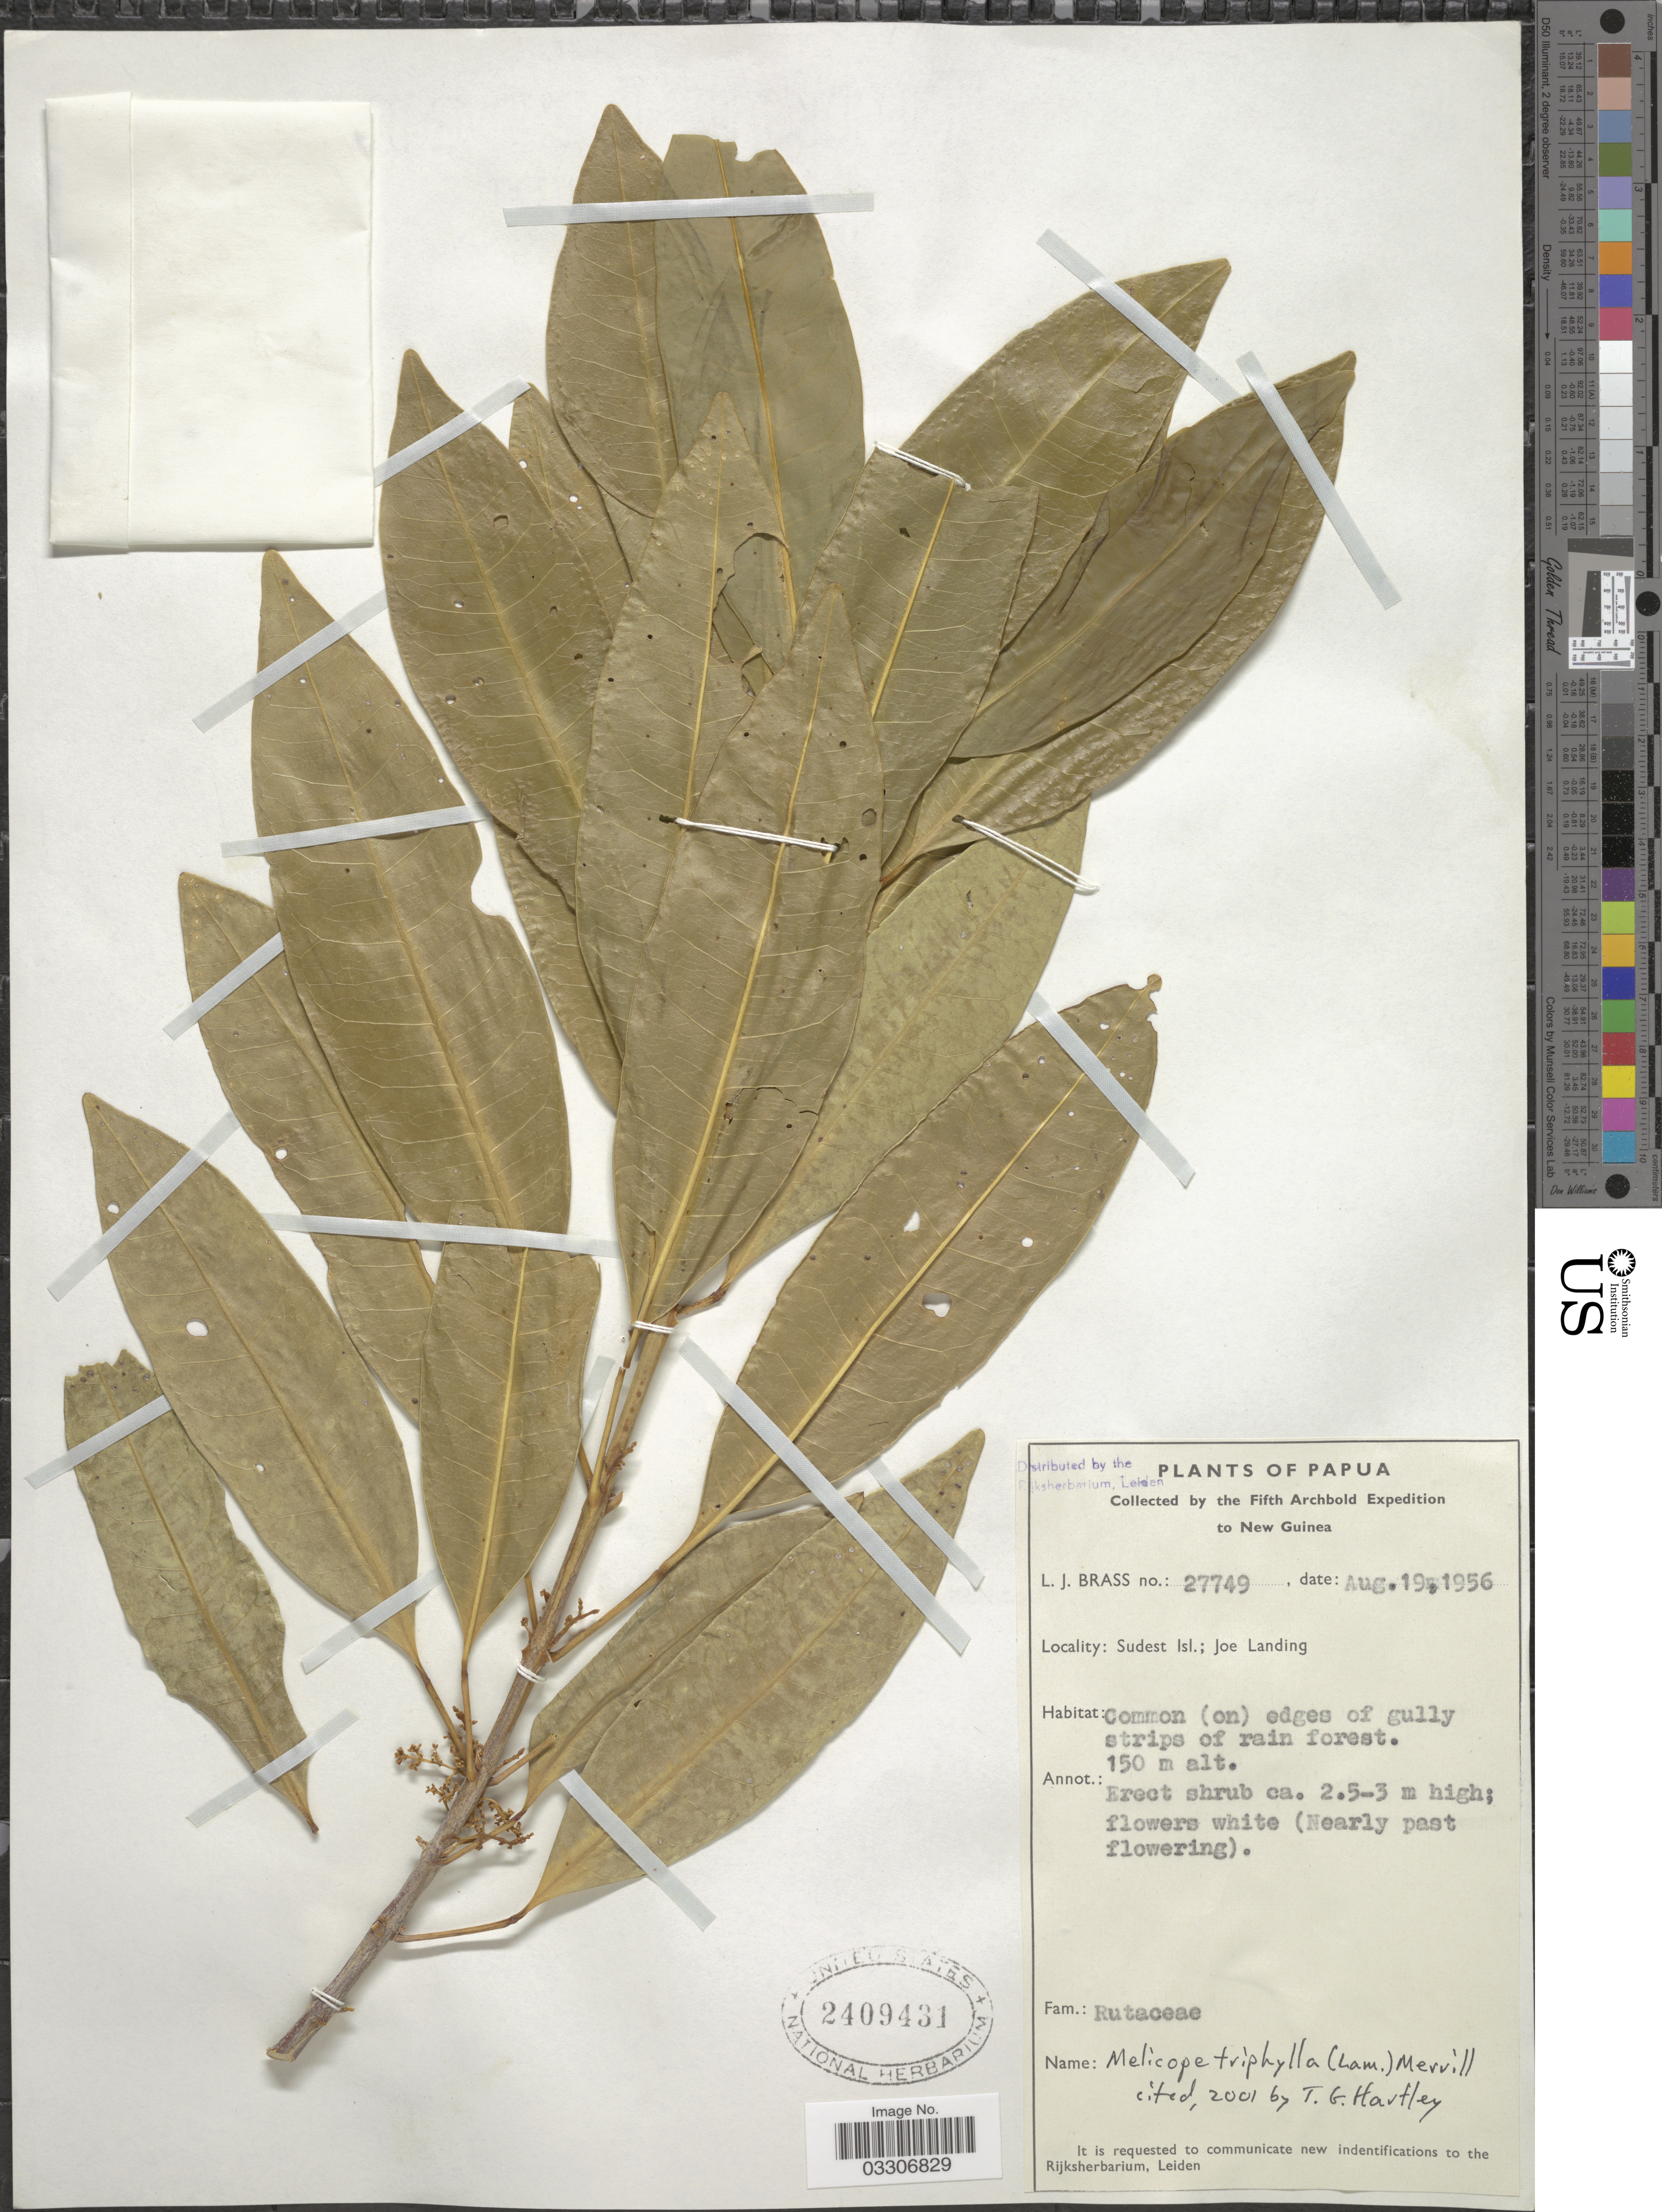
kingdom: Plantae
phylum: Tracheophyta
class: Magnoliopsida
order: Sapindales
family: Rutaceae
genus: Melicope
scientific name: Melicope triphylla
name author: (Lam.) Merr.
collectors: L. J. Brass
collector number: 27749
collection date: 1956-08-19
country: Papua New Guinea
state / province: Milne Bay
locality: Papua. New Guinea. Sudest Isl.; Joe Landing.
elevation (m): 150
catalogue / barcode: US 2409431